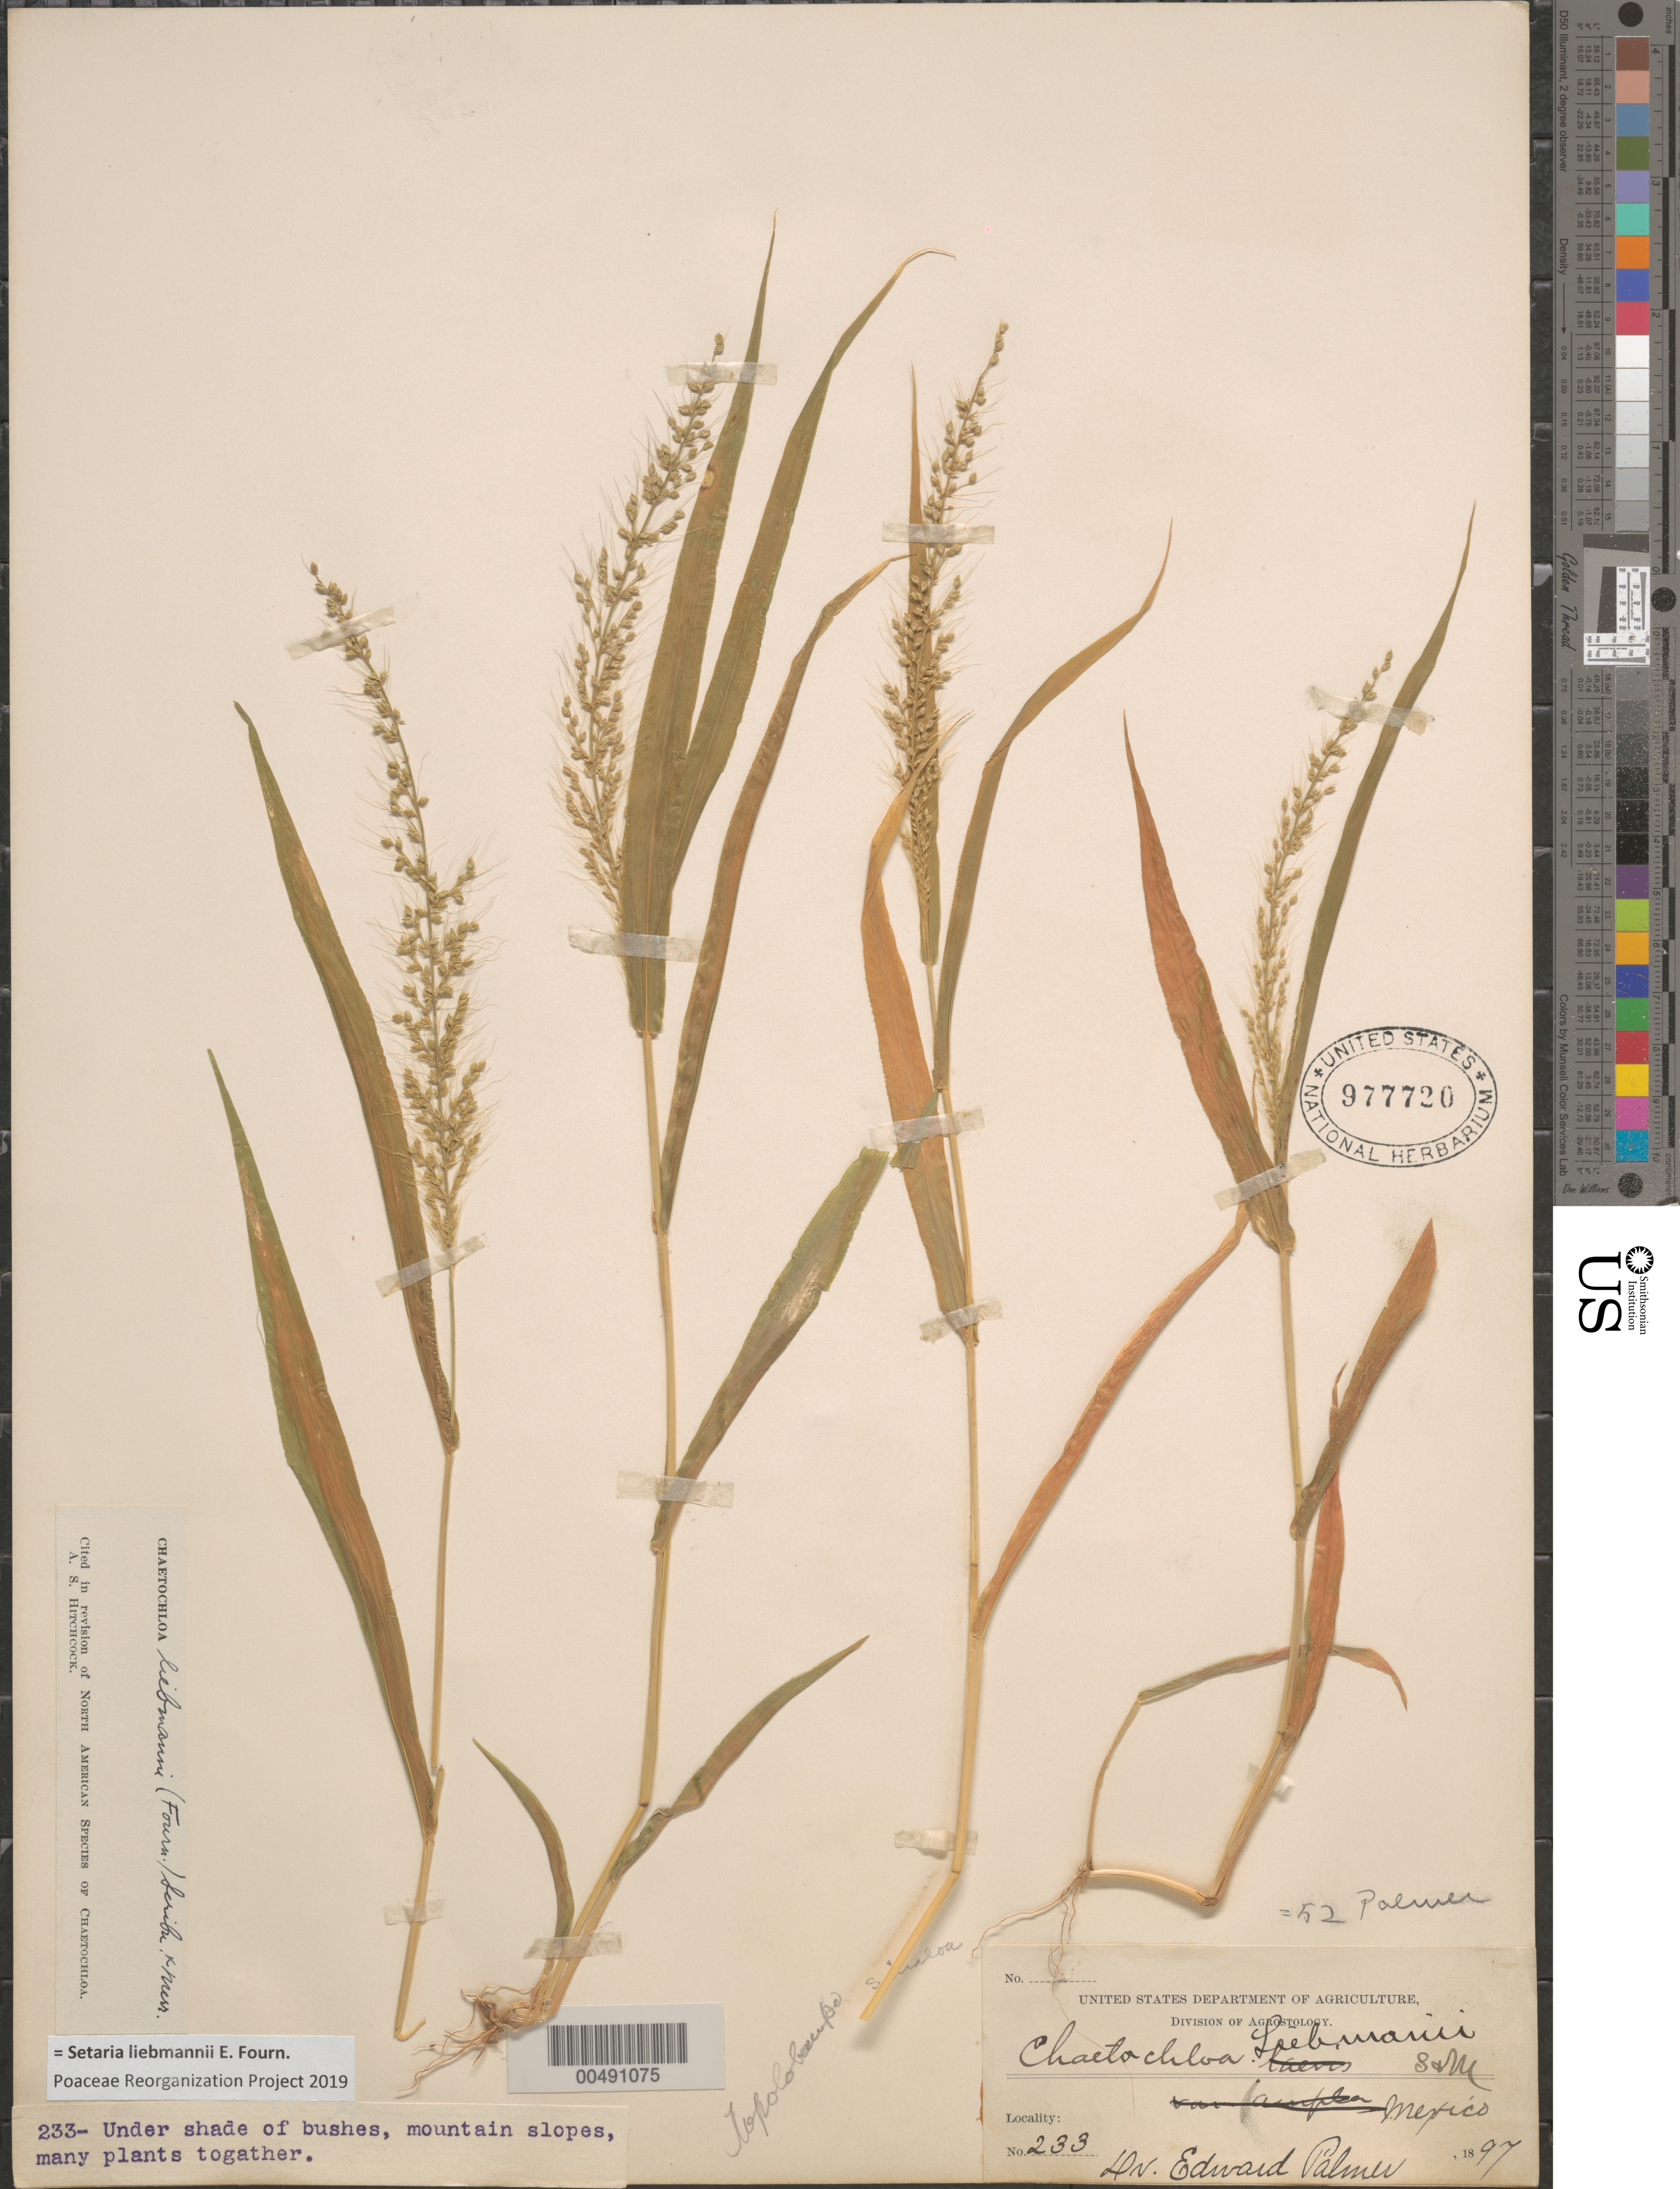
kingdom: Plantae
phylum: Tracheophyta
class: Liliopsida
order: Poales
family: Poaceae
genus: Setaria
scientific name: Setaria liebmannii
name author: E. Fourn.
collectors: E. Palmer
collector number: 233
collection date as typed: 1891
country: Mexico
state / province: Sinaloa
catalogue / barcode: US 977720